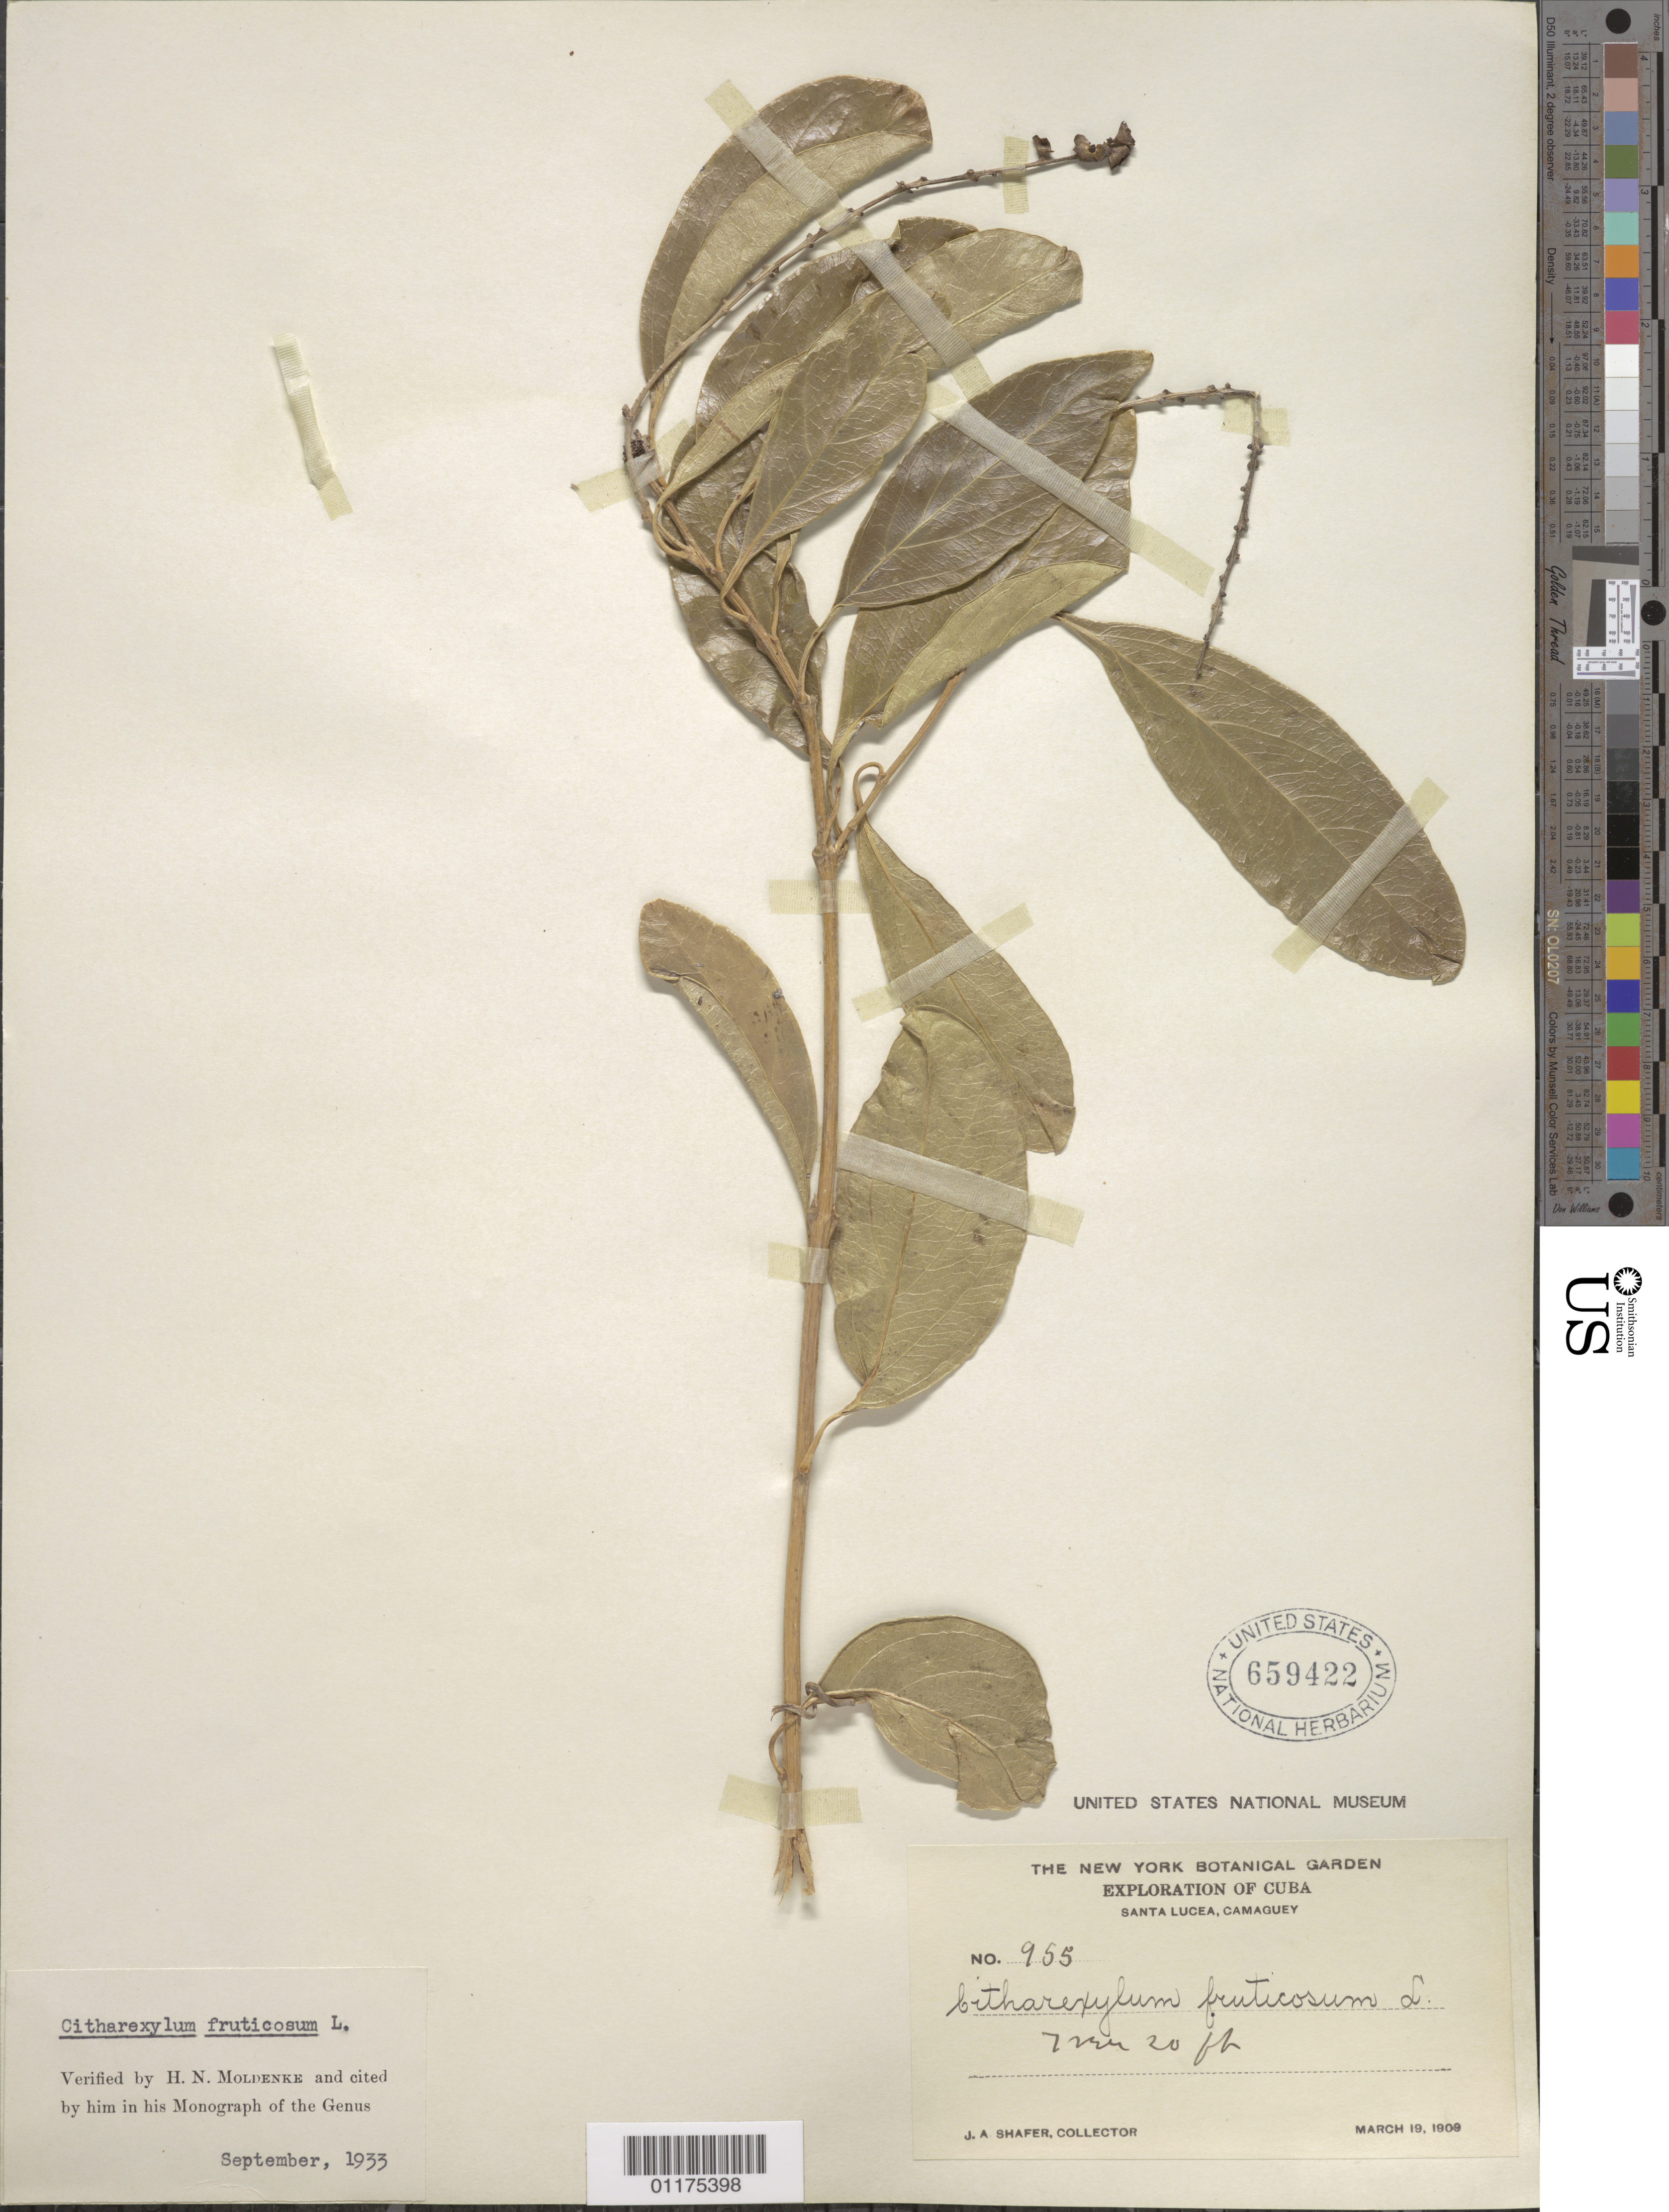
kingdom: Plantae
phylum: Tracheophyta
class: Magnoliopsida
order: Lamiales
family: Verbenaceae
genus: Citharexylum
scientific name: Citharexylum fruticosum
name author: L.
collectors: J. A. Shafer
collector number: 955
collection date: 1909-03-19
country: Cuba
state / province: Camagüey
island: Greater Antilles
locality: Santa Lucea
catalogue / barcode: US 659422